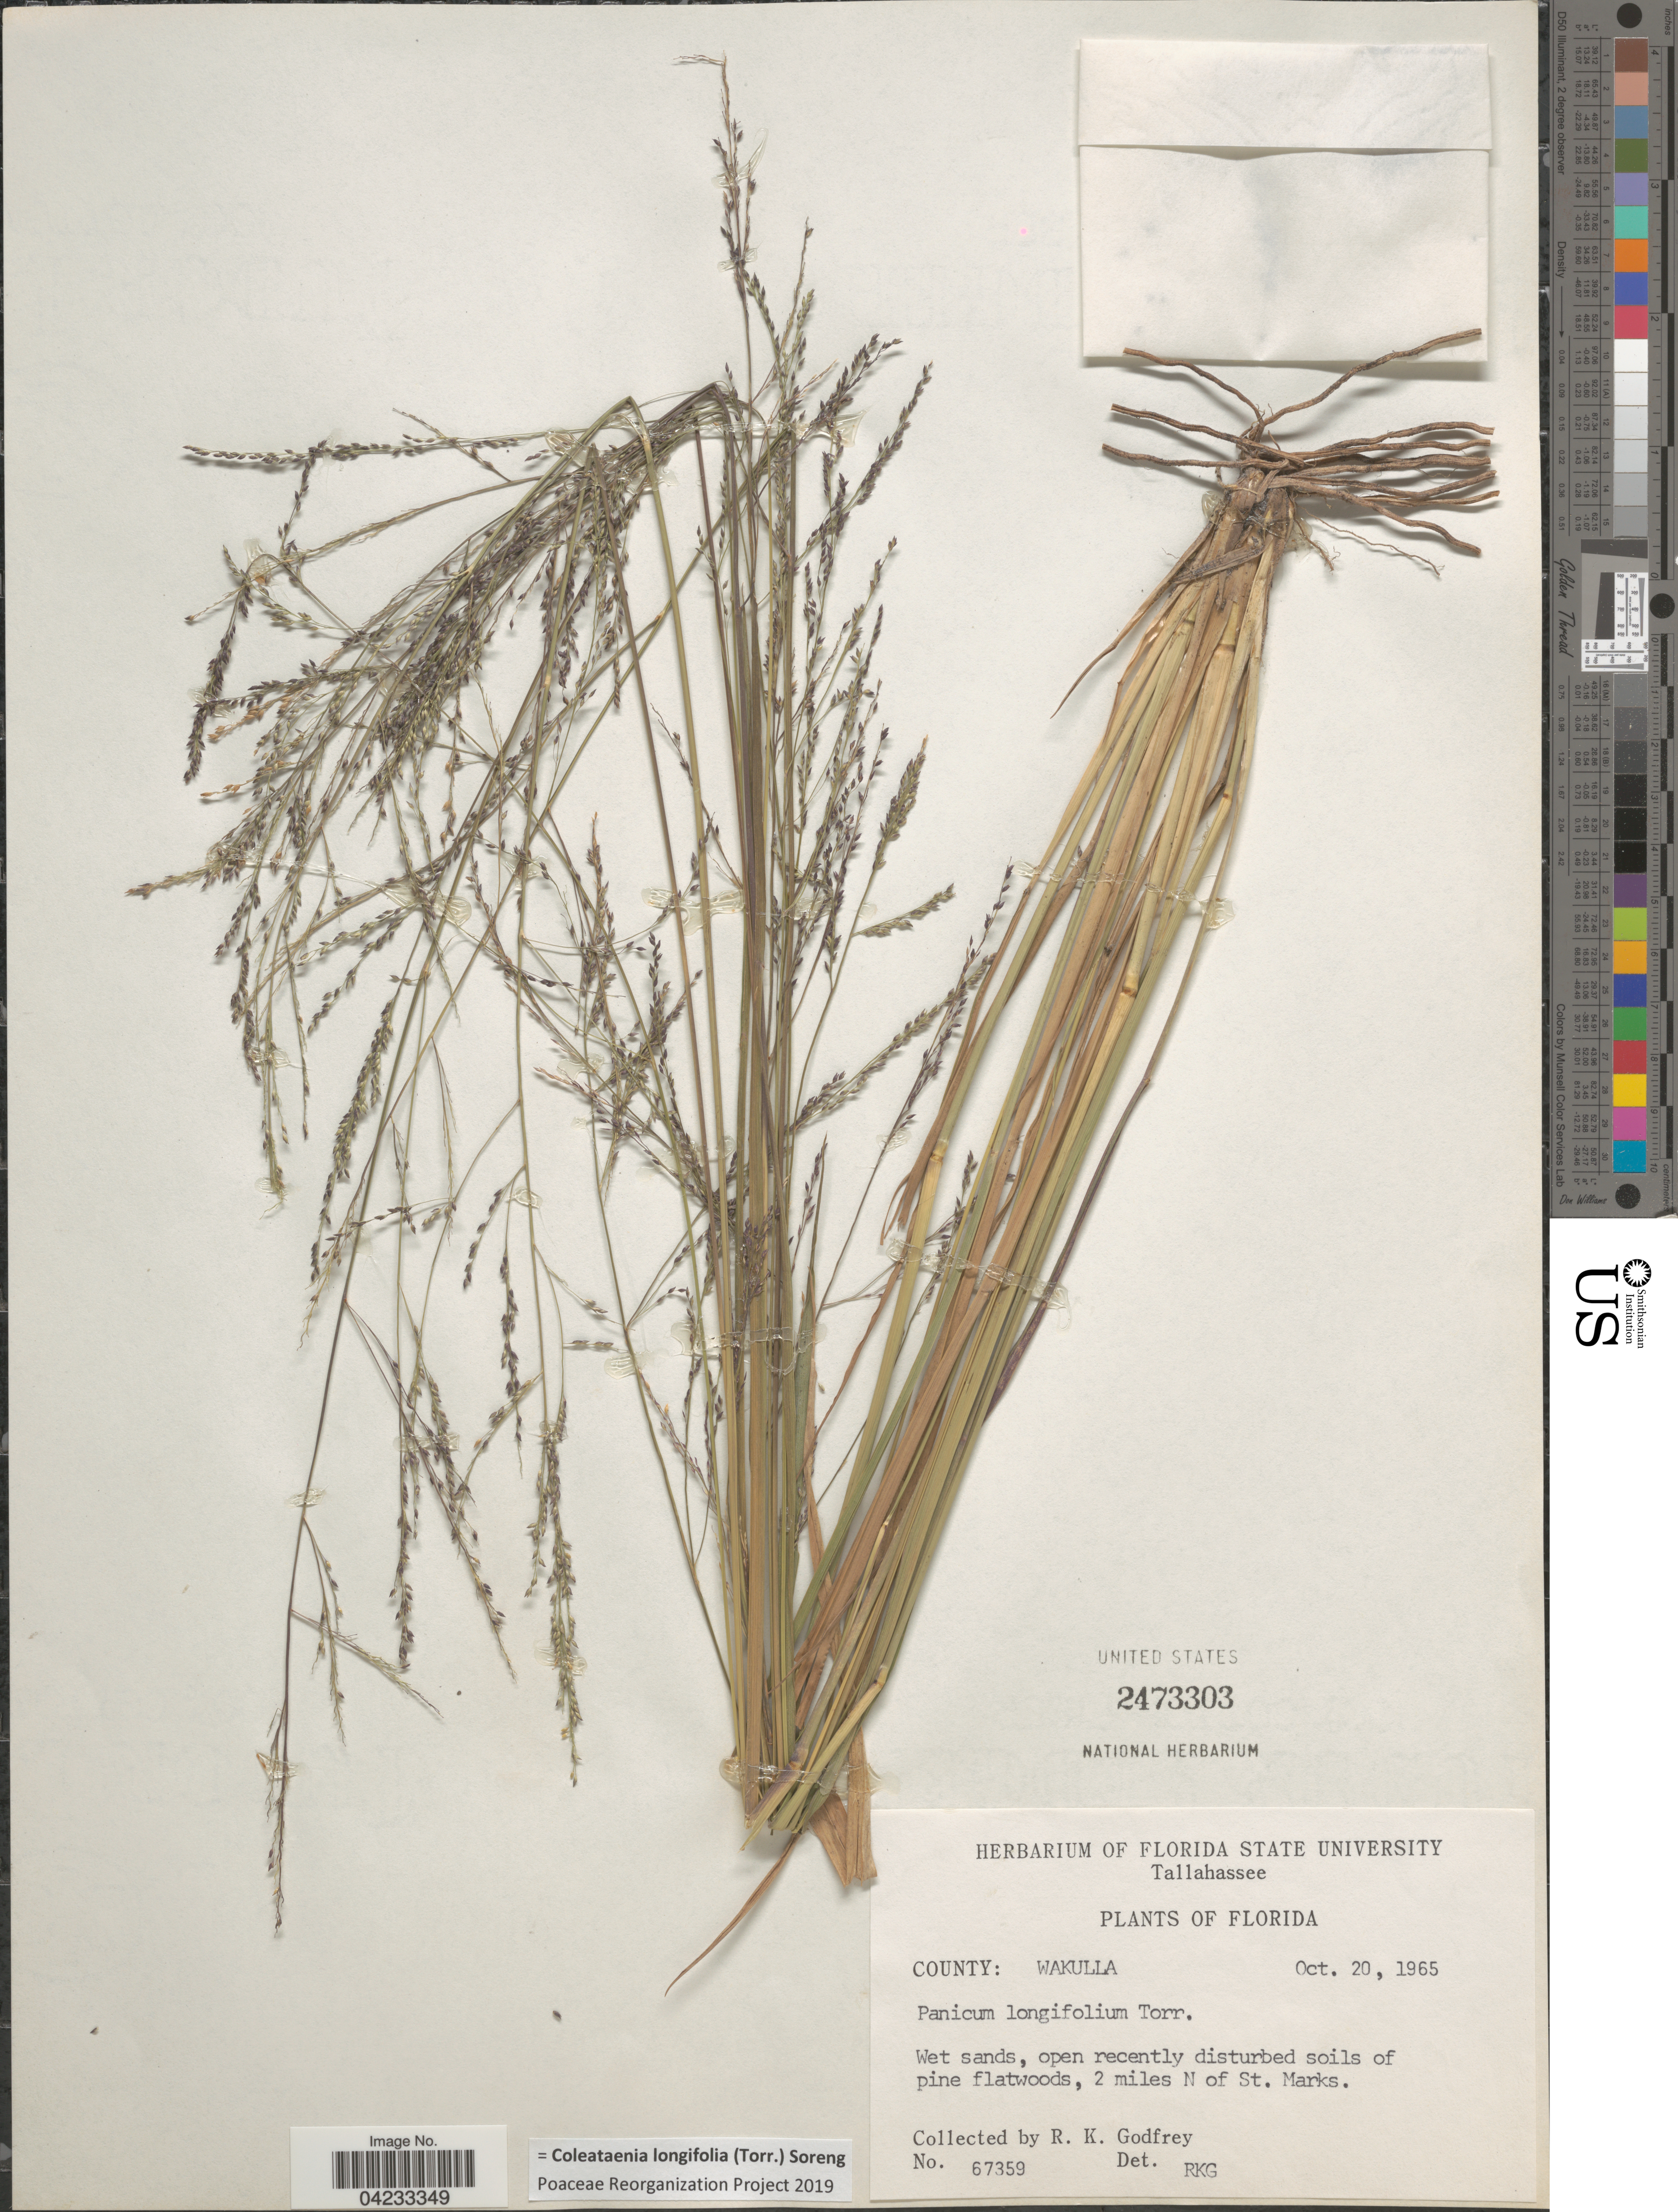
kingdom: Plantae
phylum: Tracheophyta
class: Liliopsida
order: Poales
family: Poaceae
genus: Coleataenia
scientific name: Coleataenia longifolia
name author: (Torr.) Soreng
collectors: R. K. Godfrey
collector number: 67359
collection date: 1965-10-20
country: United States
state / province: Florida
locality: County: Wakulla. Wet sands, open recently disturbed soils of pine flatwoods, 2 miles N of St. Marks.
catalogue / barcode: US 2473303